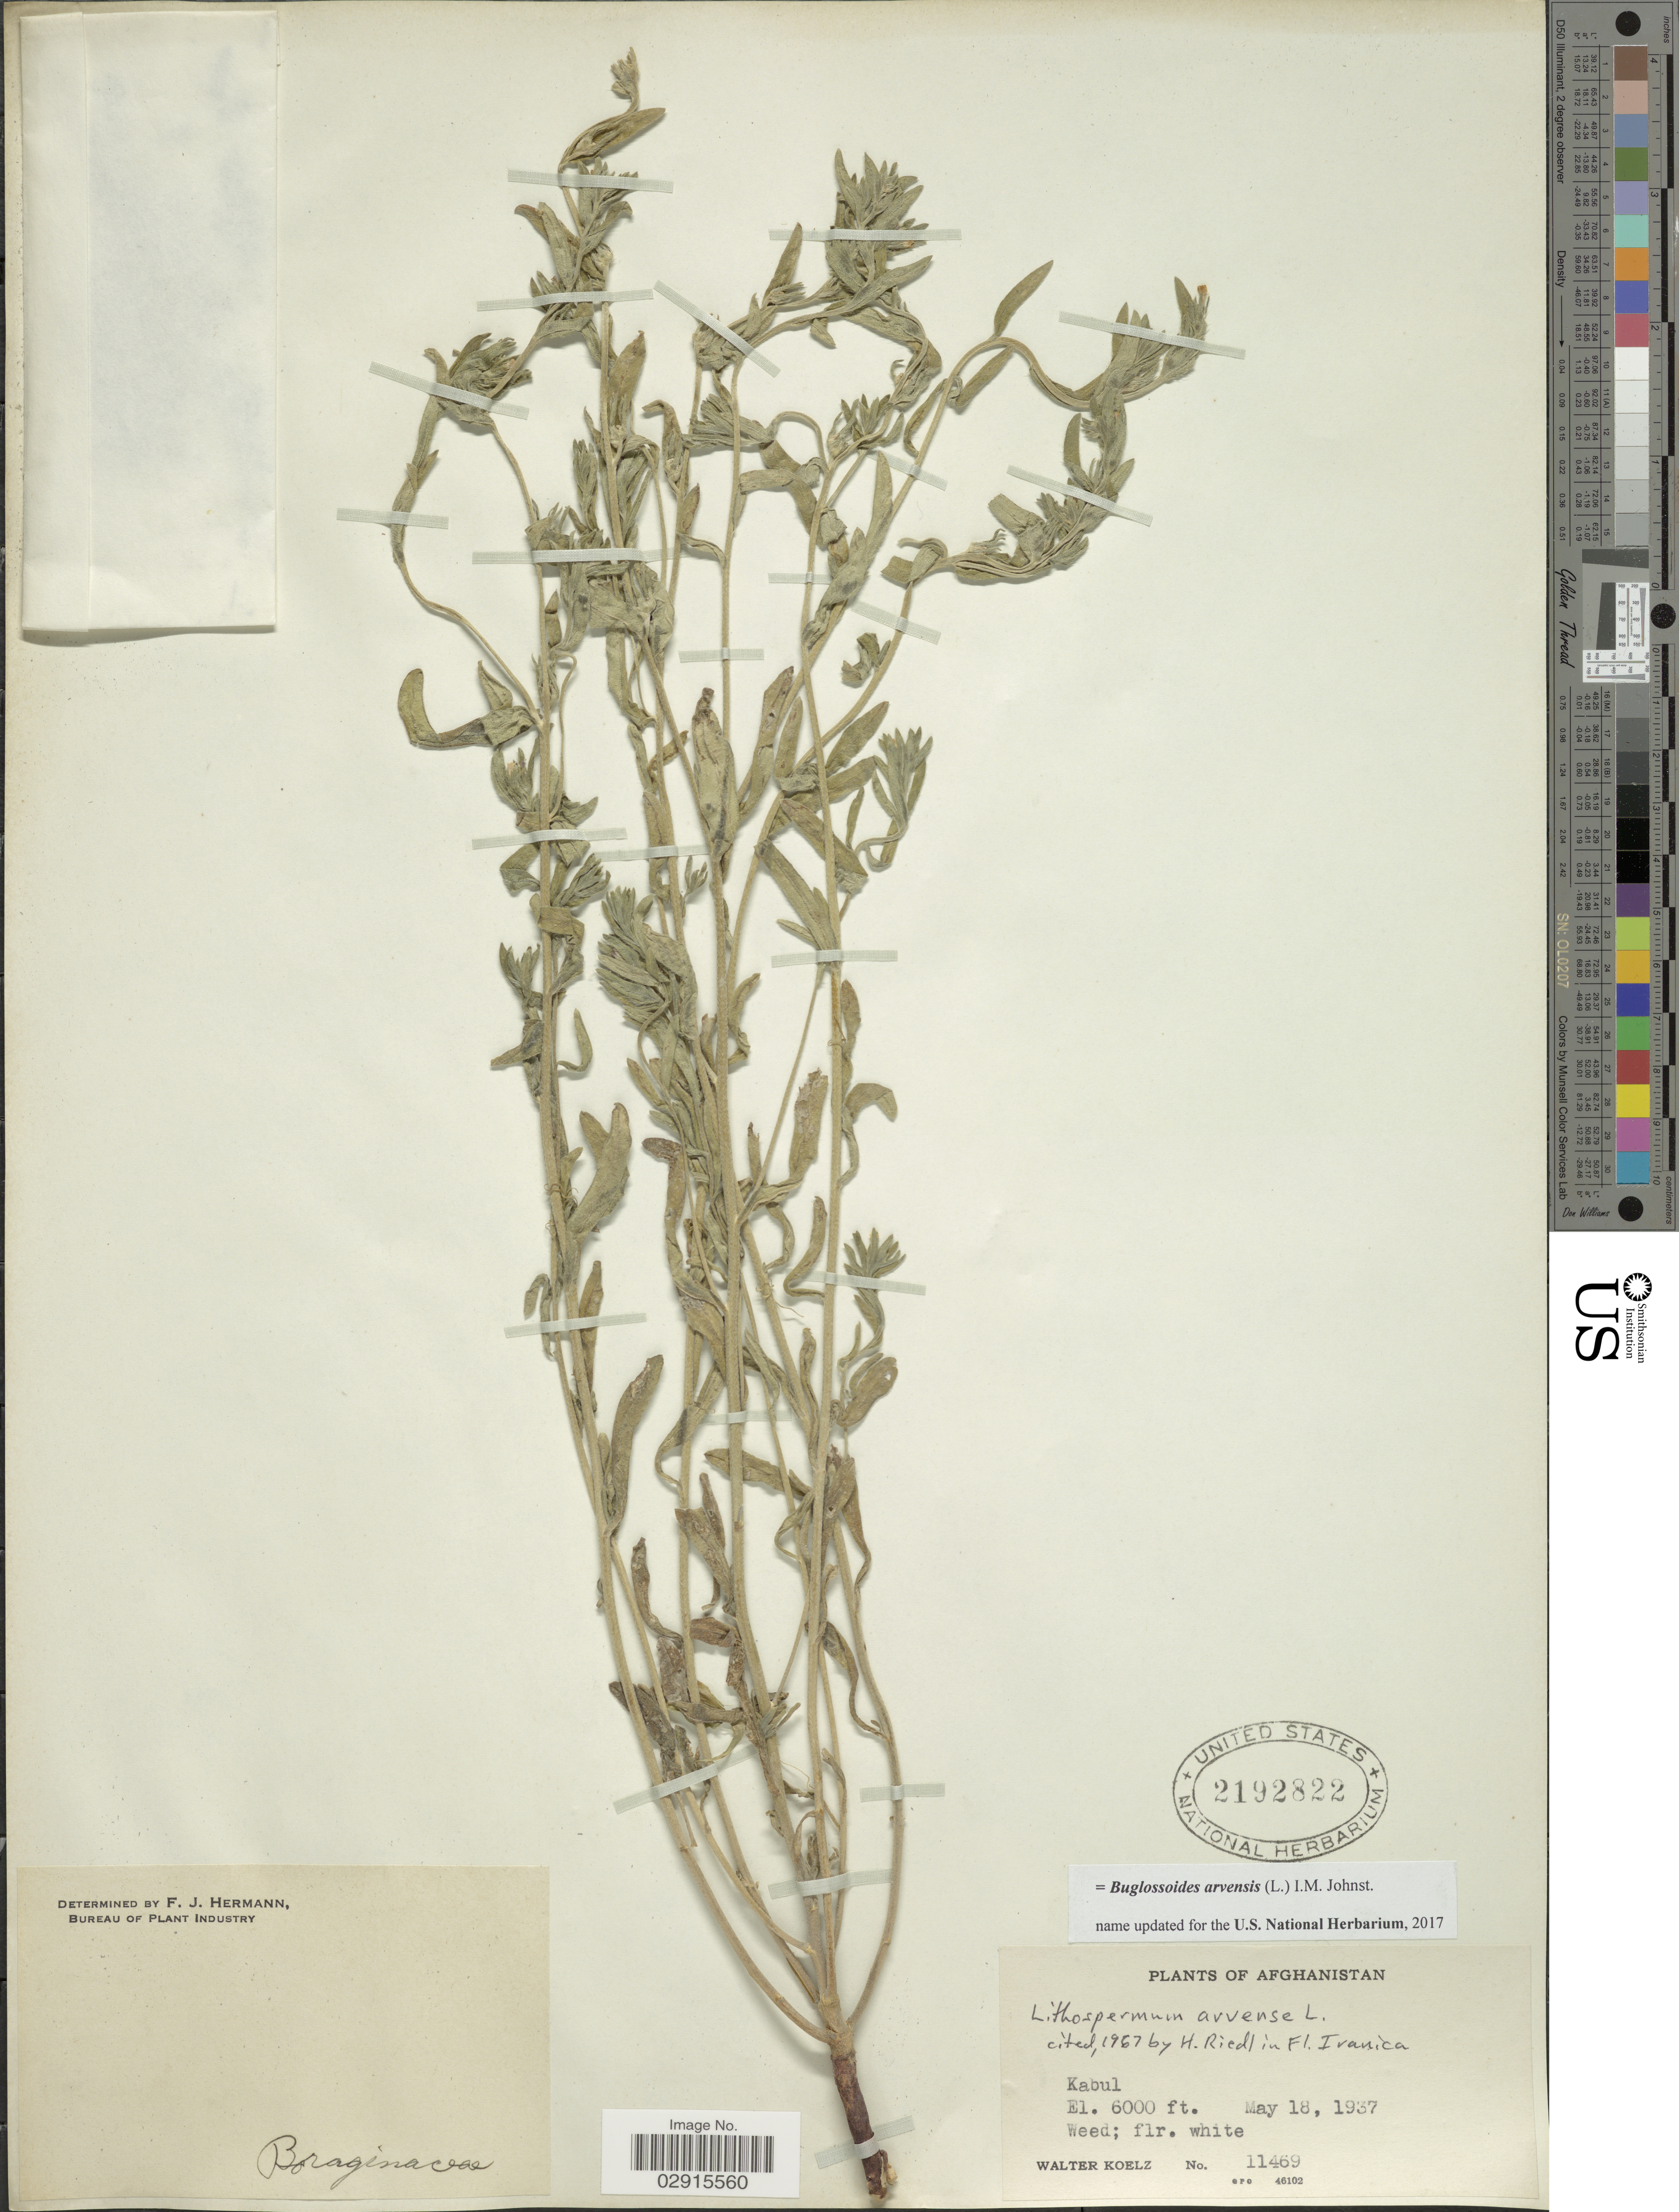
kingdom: Plantae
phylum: Tracheophyta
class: Magnoliopsida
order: Boraginales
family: Boraginaceae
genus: Buglossoides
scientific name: Buglossoides arvensis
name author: (L.) I.M. Johnst.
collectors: W. N. Koelz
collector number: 11469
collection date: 1937-05-18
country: Afghanistan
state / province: Kabul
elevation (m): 1829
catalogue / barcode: US 2192822